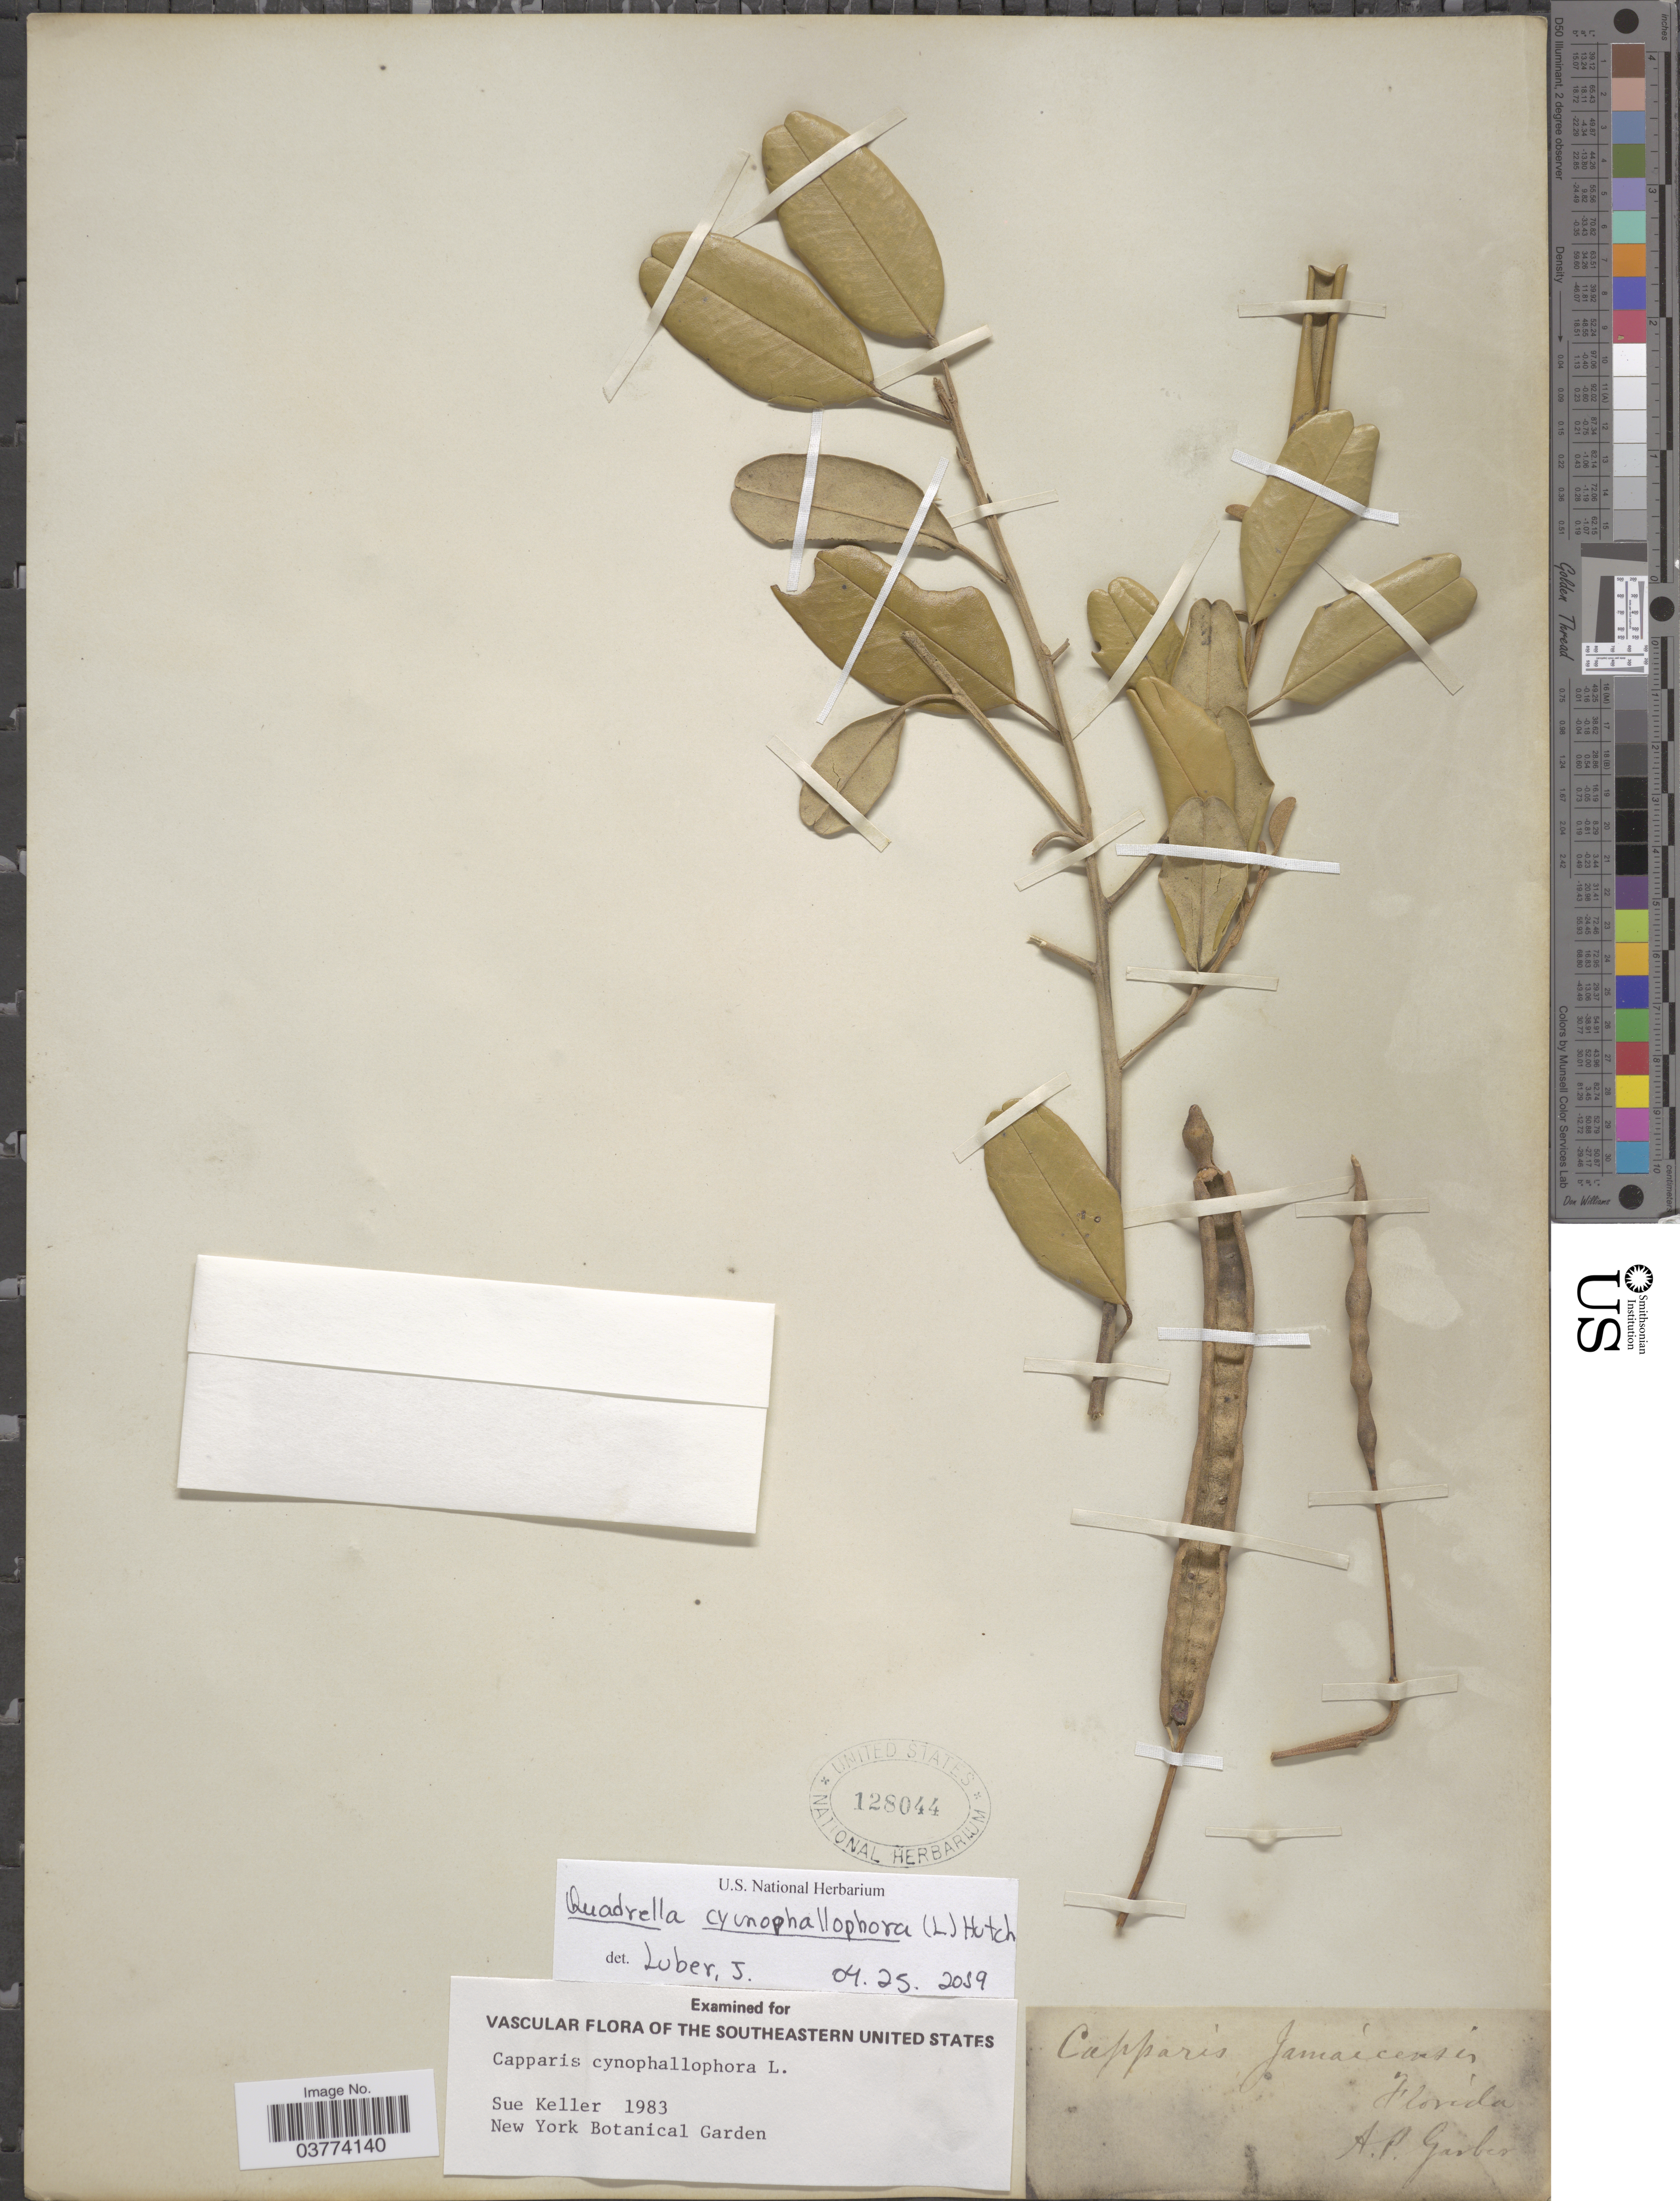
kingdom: Plantae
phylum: Tracheophyta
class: Magnoliopsida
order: Brassicales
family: Capparaceae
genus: Quadrella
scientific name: Quadrella cynophallophora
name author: (L.) Hutch.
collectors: A. P. Garber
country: United States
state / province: Florida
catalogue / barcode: US 128044